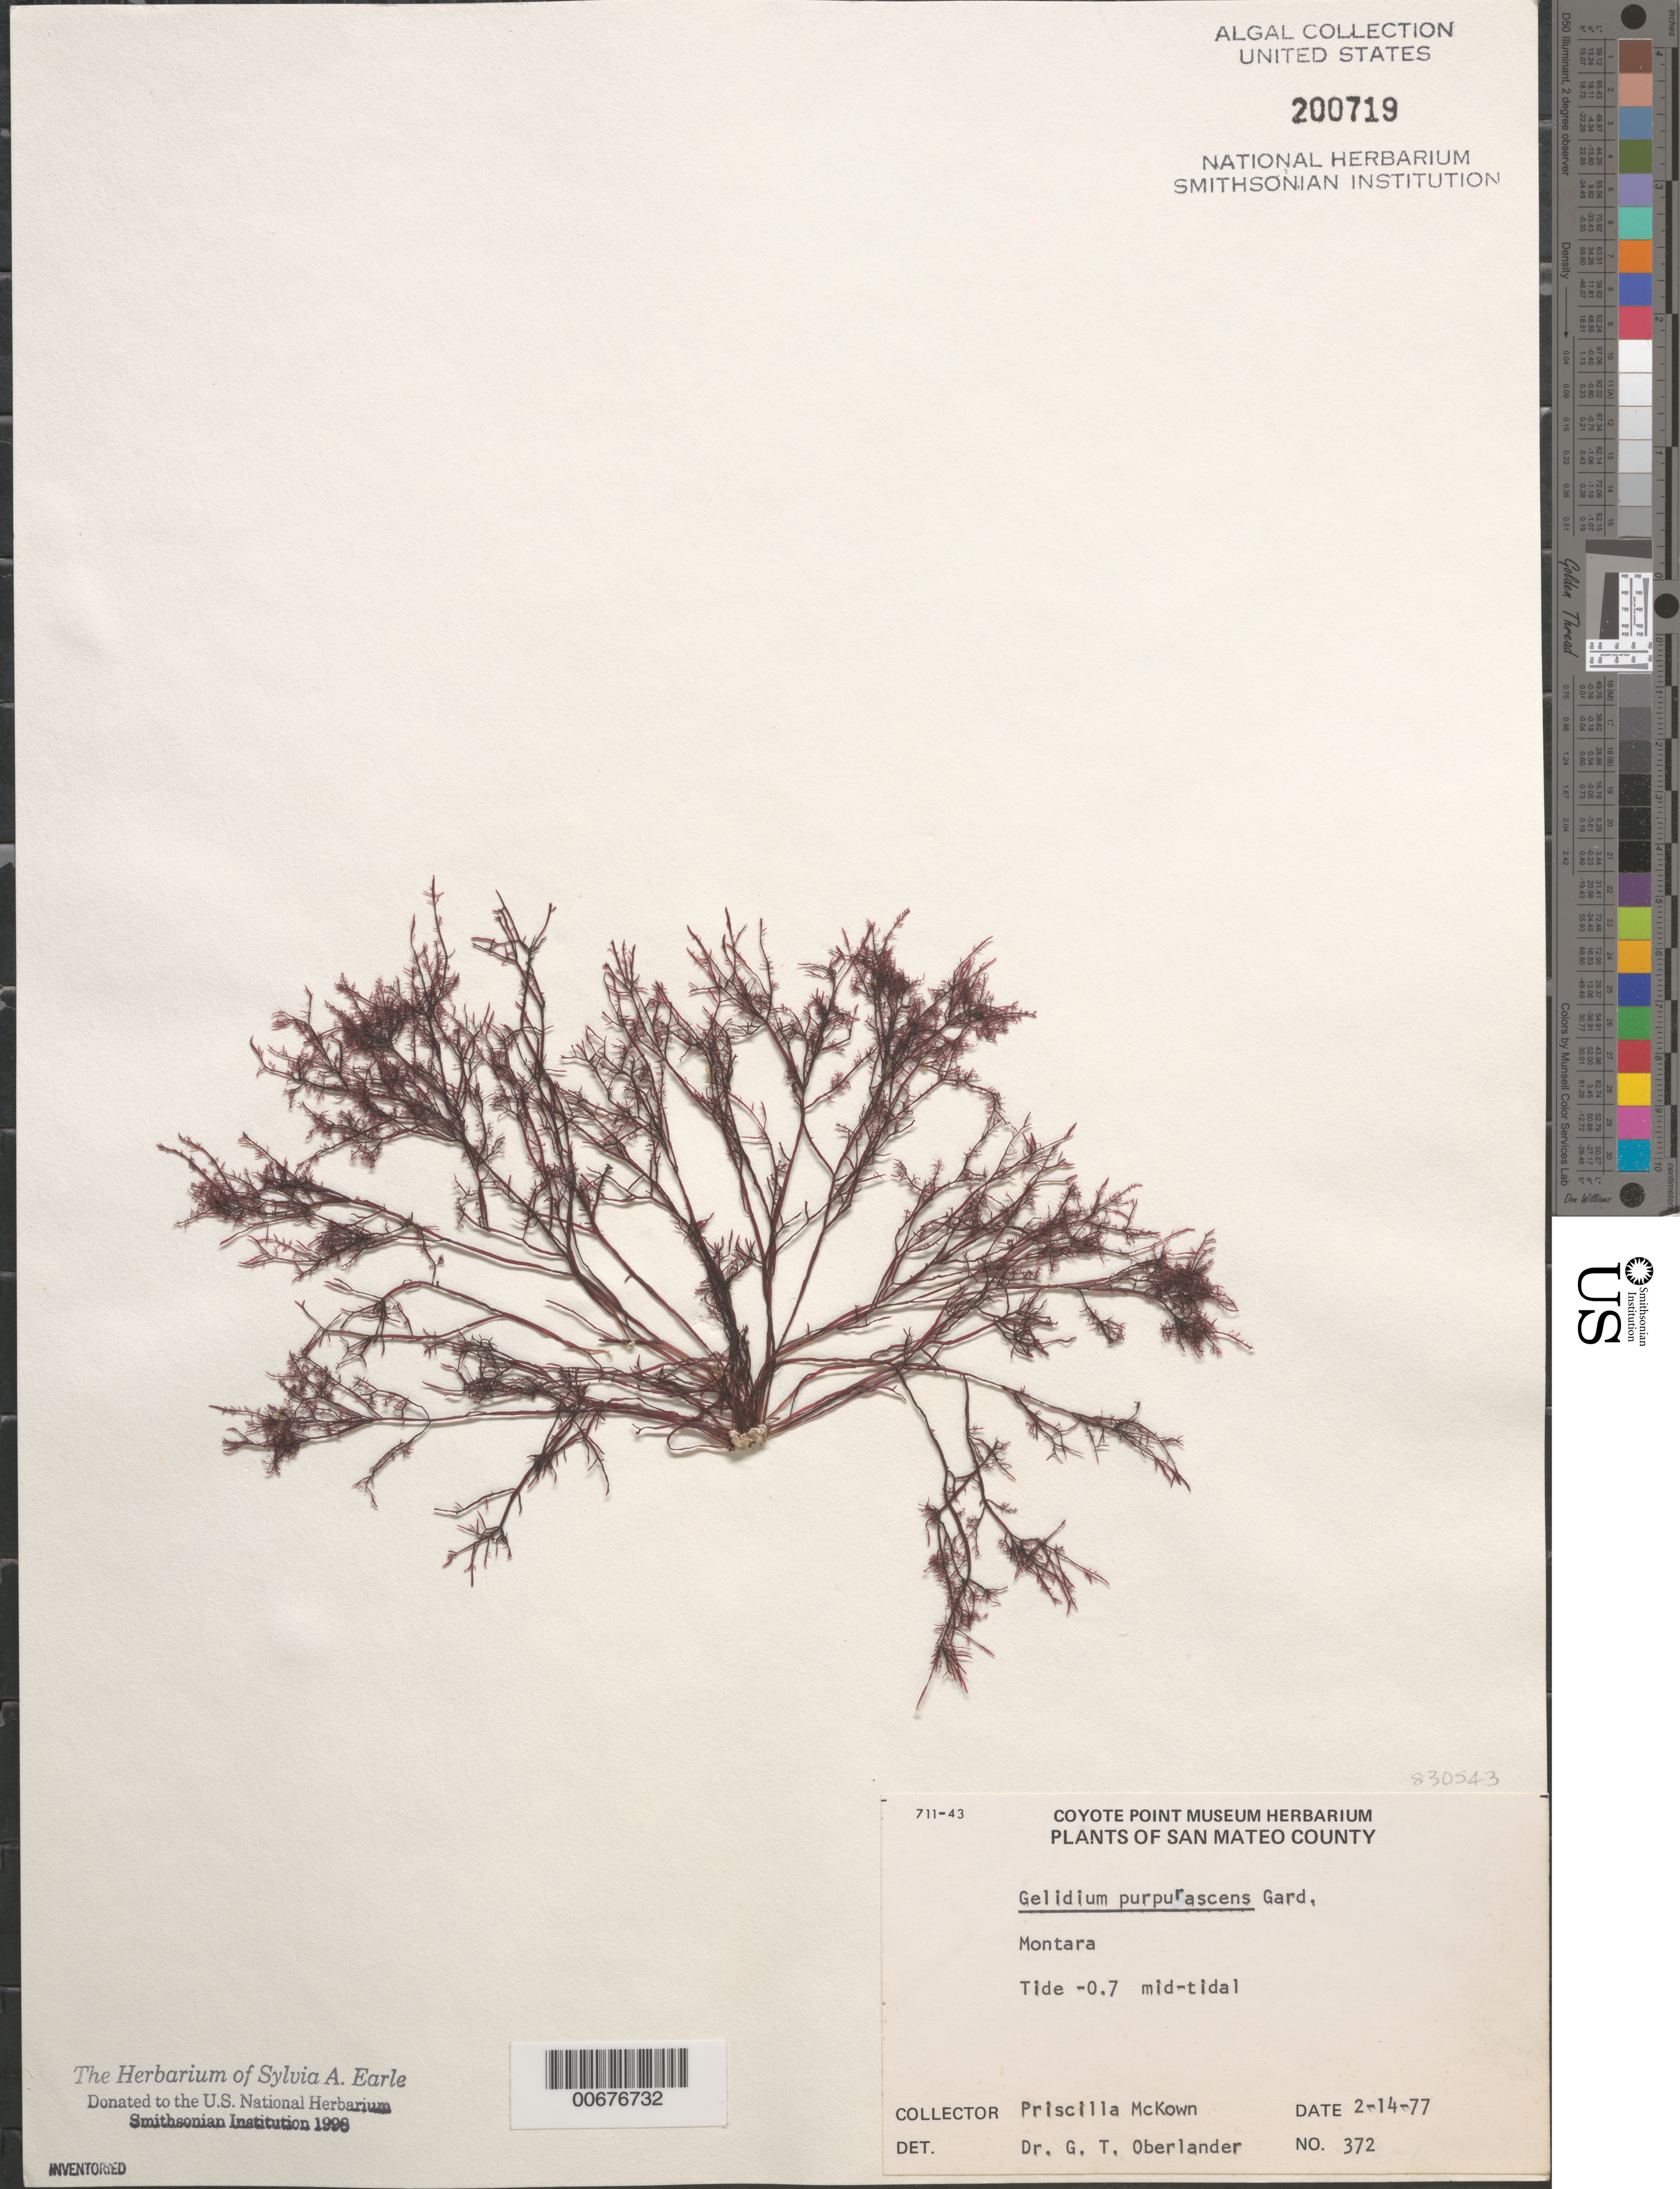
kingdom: Plantae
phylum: Rhodophyta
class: Florideophyceae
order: Gelidiales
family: Gelidiaceae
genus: Gelidium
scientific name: Gelidium purpurascens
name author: N.L. Gardner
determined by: Oberlander, G. T.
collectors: P. McKown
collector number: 372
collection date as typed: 14 Feb 1977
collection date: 1977-02-14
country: United States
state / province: California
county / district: San Mateo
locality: Montara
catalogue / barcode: US 200719